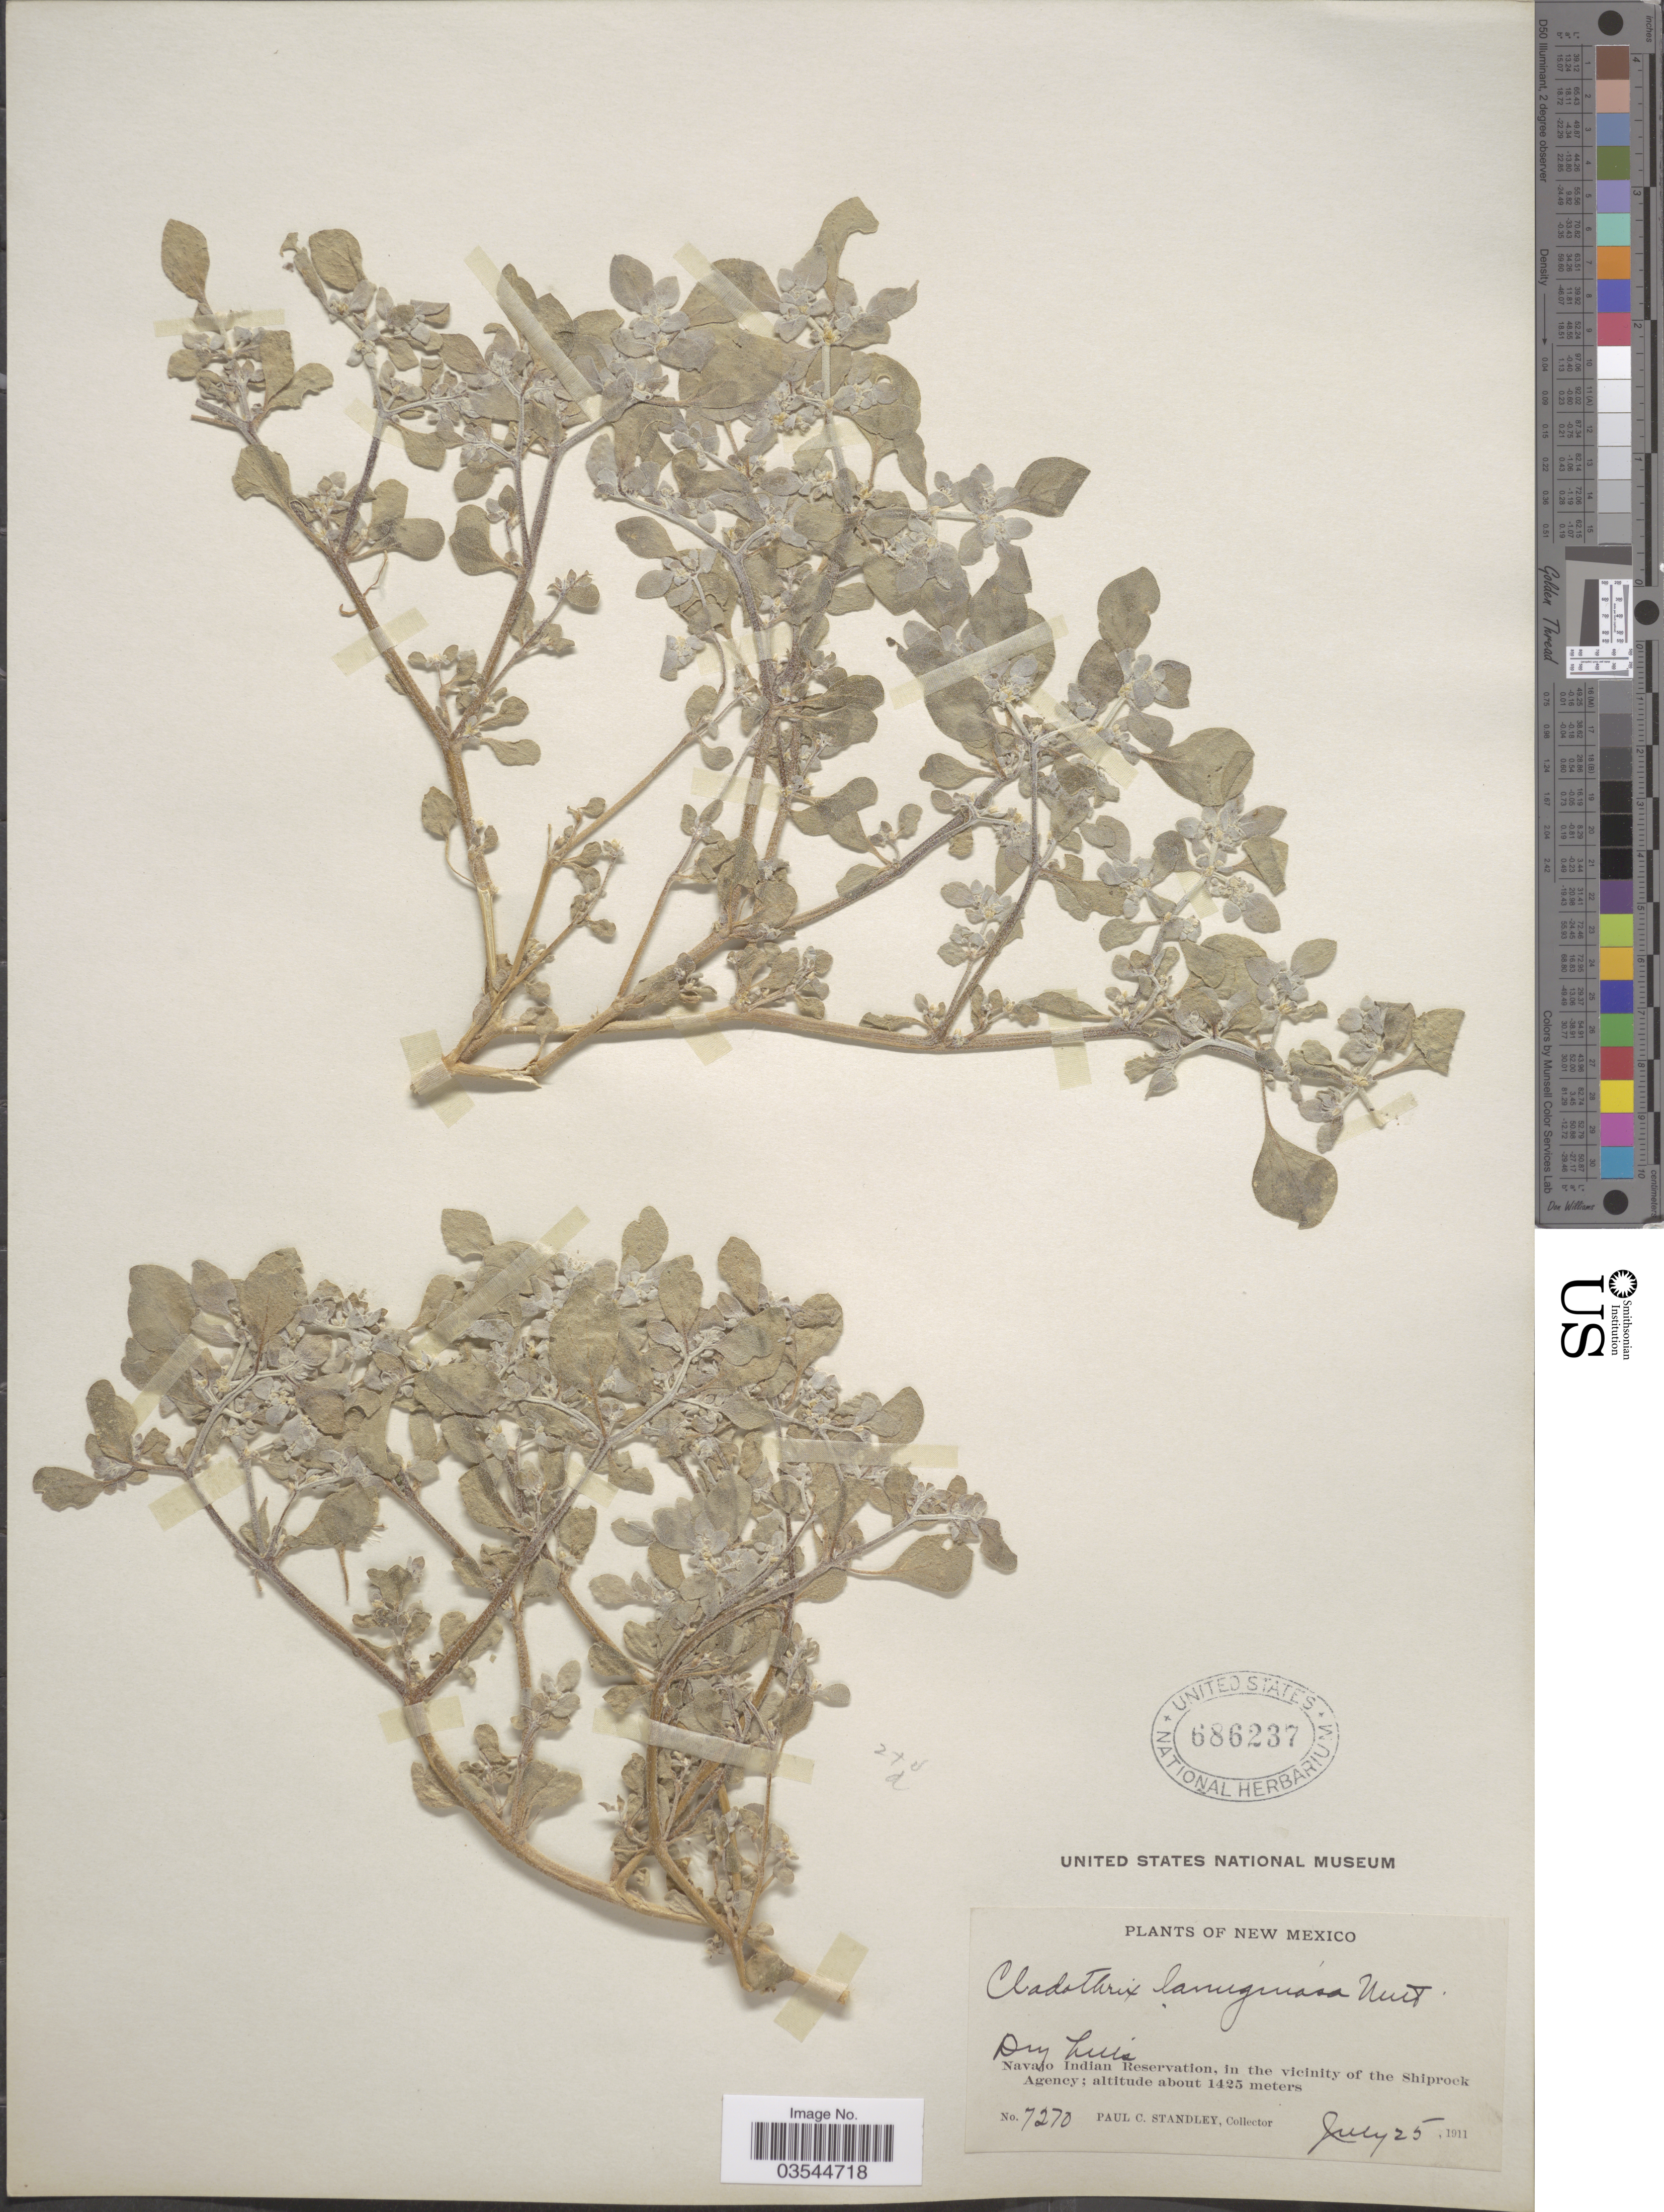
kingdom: Plantae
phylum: Tracheophyta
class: Magnoliopsida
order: Caryophyllales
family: Amaranthaceae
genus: Tidestromia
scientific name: Tidestromia lanuginosa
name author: (Nutt.) Standl.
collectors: P. C. Standley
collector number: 7270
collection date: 1911-07-25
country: United States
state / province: New Mexico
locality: Navajo Indian Reservation, in the vicinity of the Shiprock Agency.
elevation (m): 1425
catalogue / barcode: US 686237